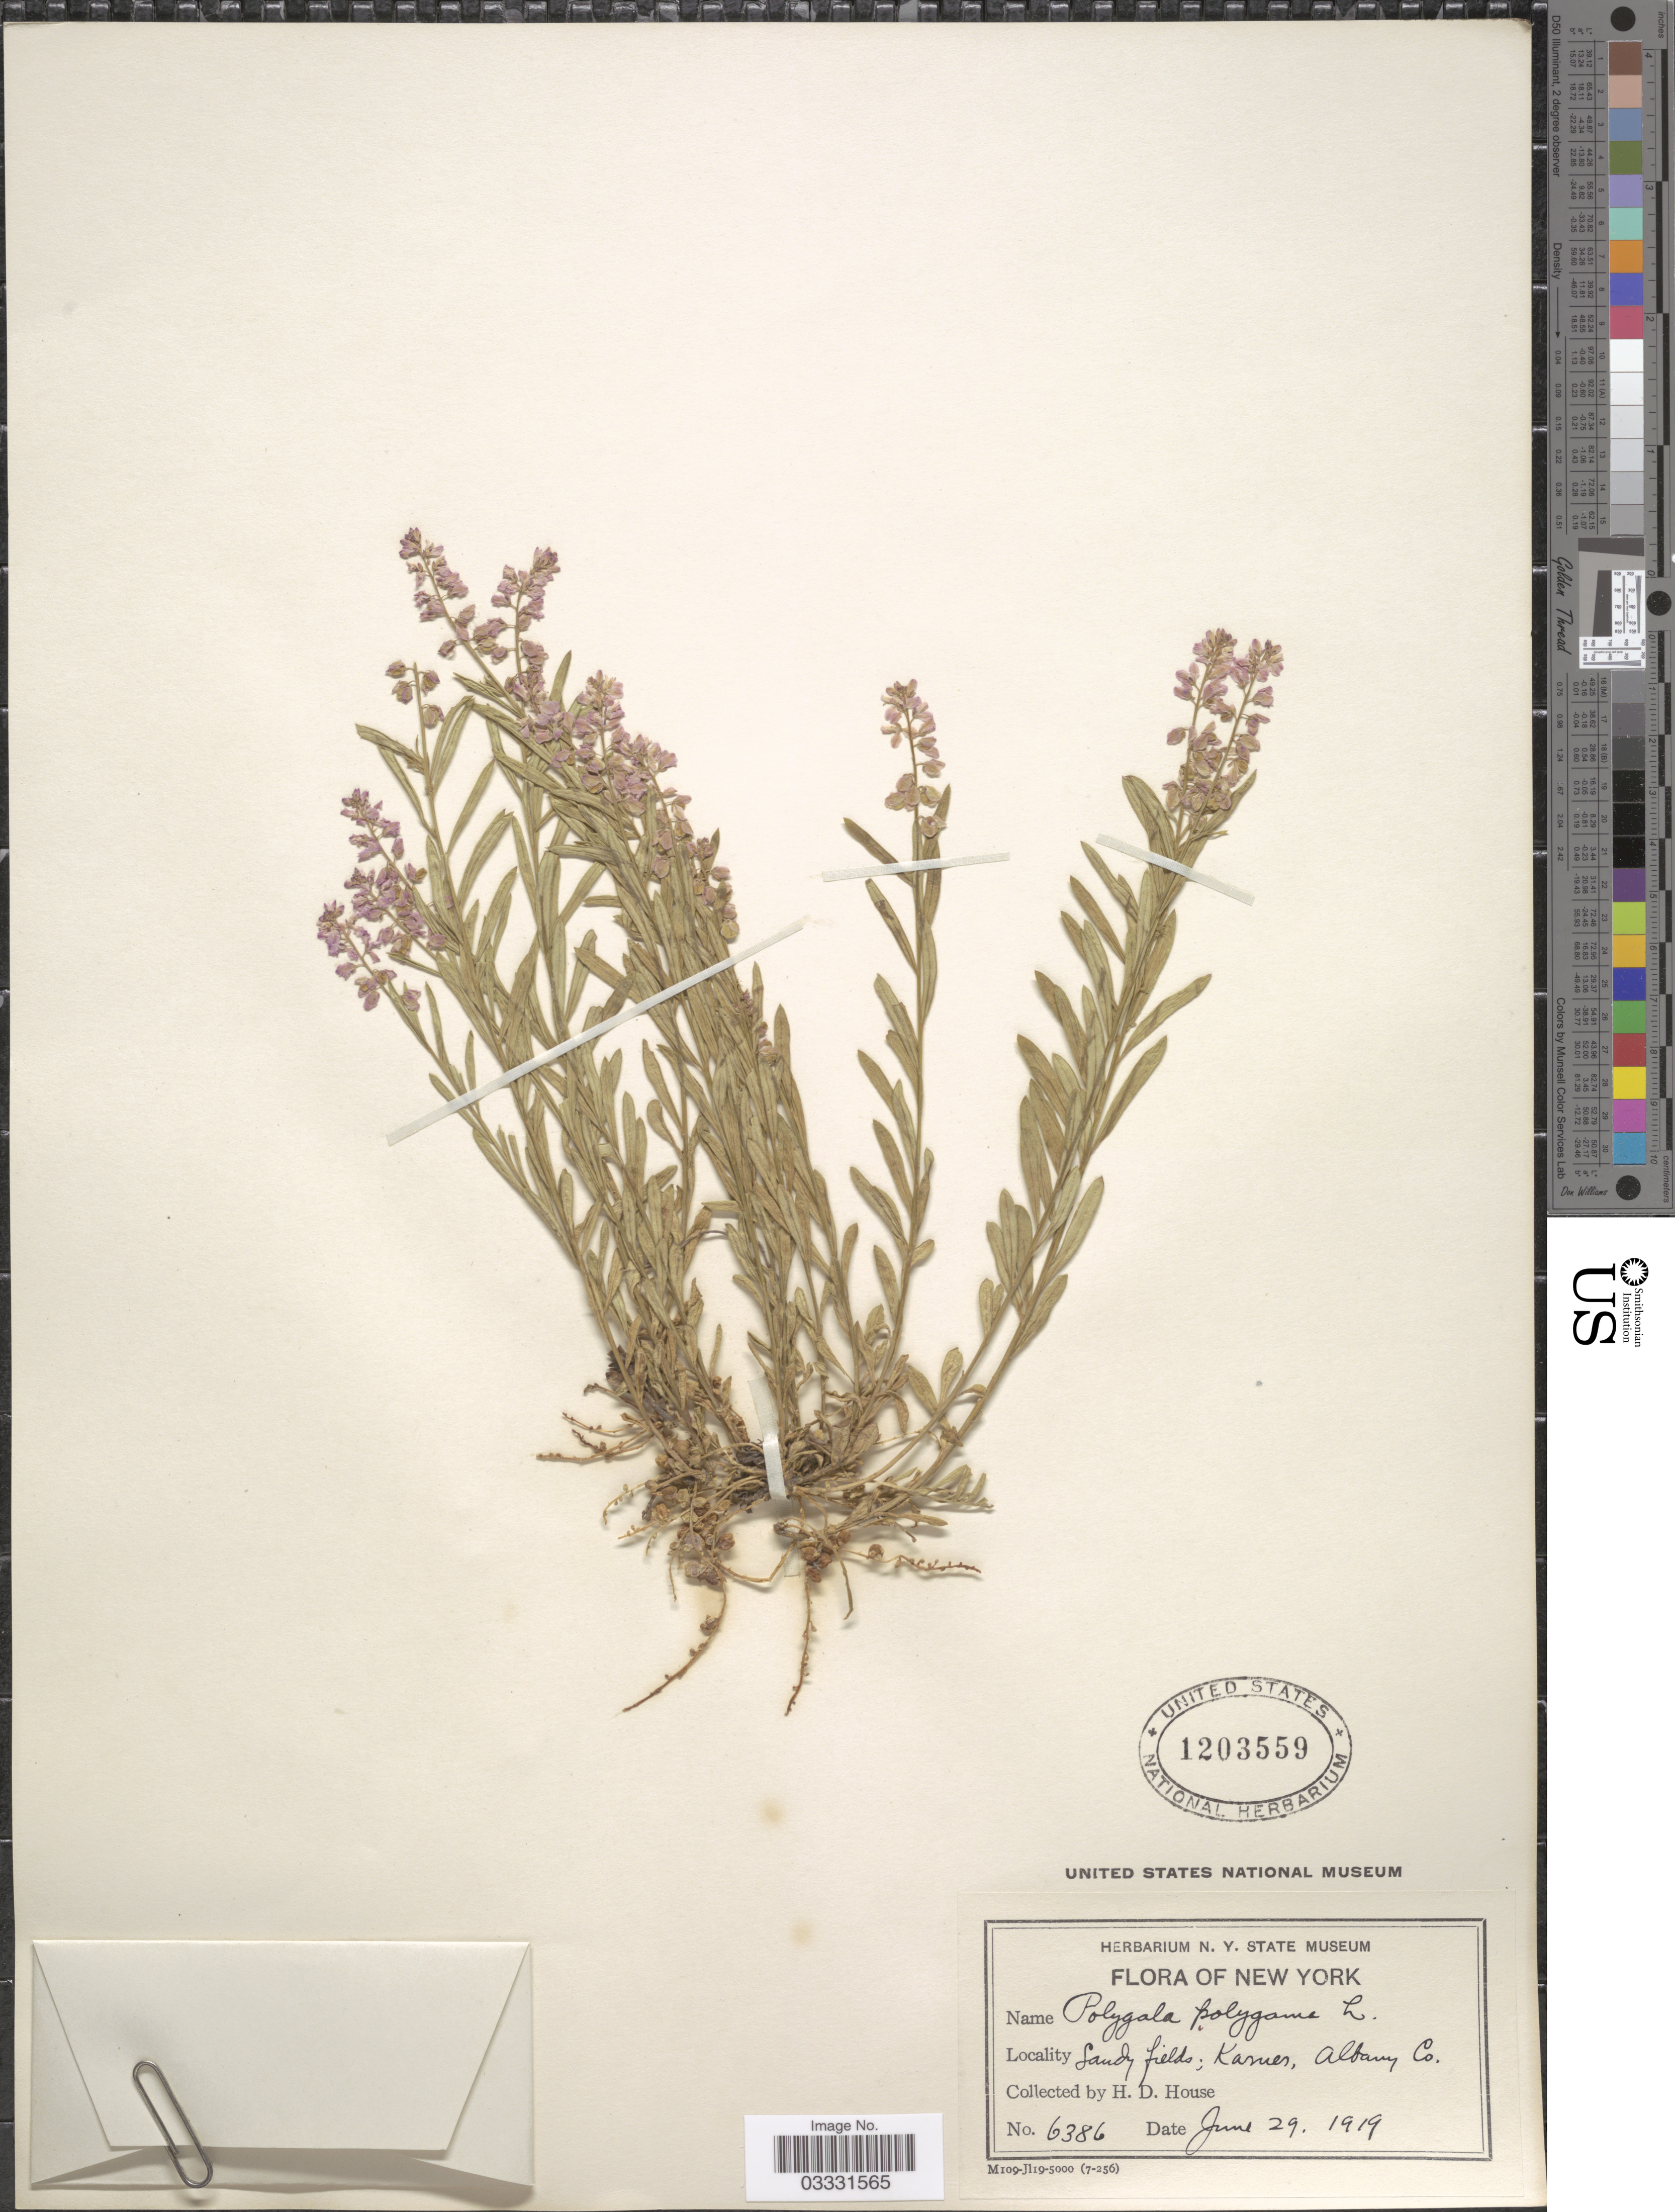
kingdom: Plantae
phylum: Tracheophyta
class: Magnoliopsida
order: Fabales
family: Polygalaceae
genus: Polygala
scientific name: Polygala polygama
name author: Walter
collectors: H. D. House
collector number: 6386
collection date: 1919-06-29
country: United States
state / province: New York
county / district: Albany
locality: Karnes, Albany Co.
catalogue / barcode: US 1203559